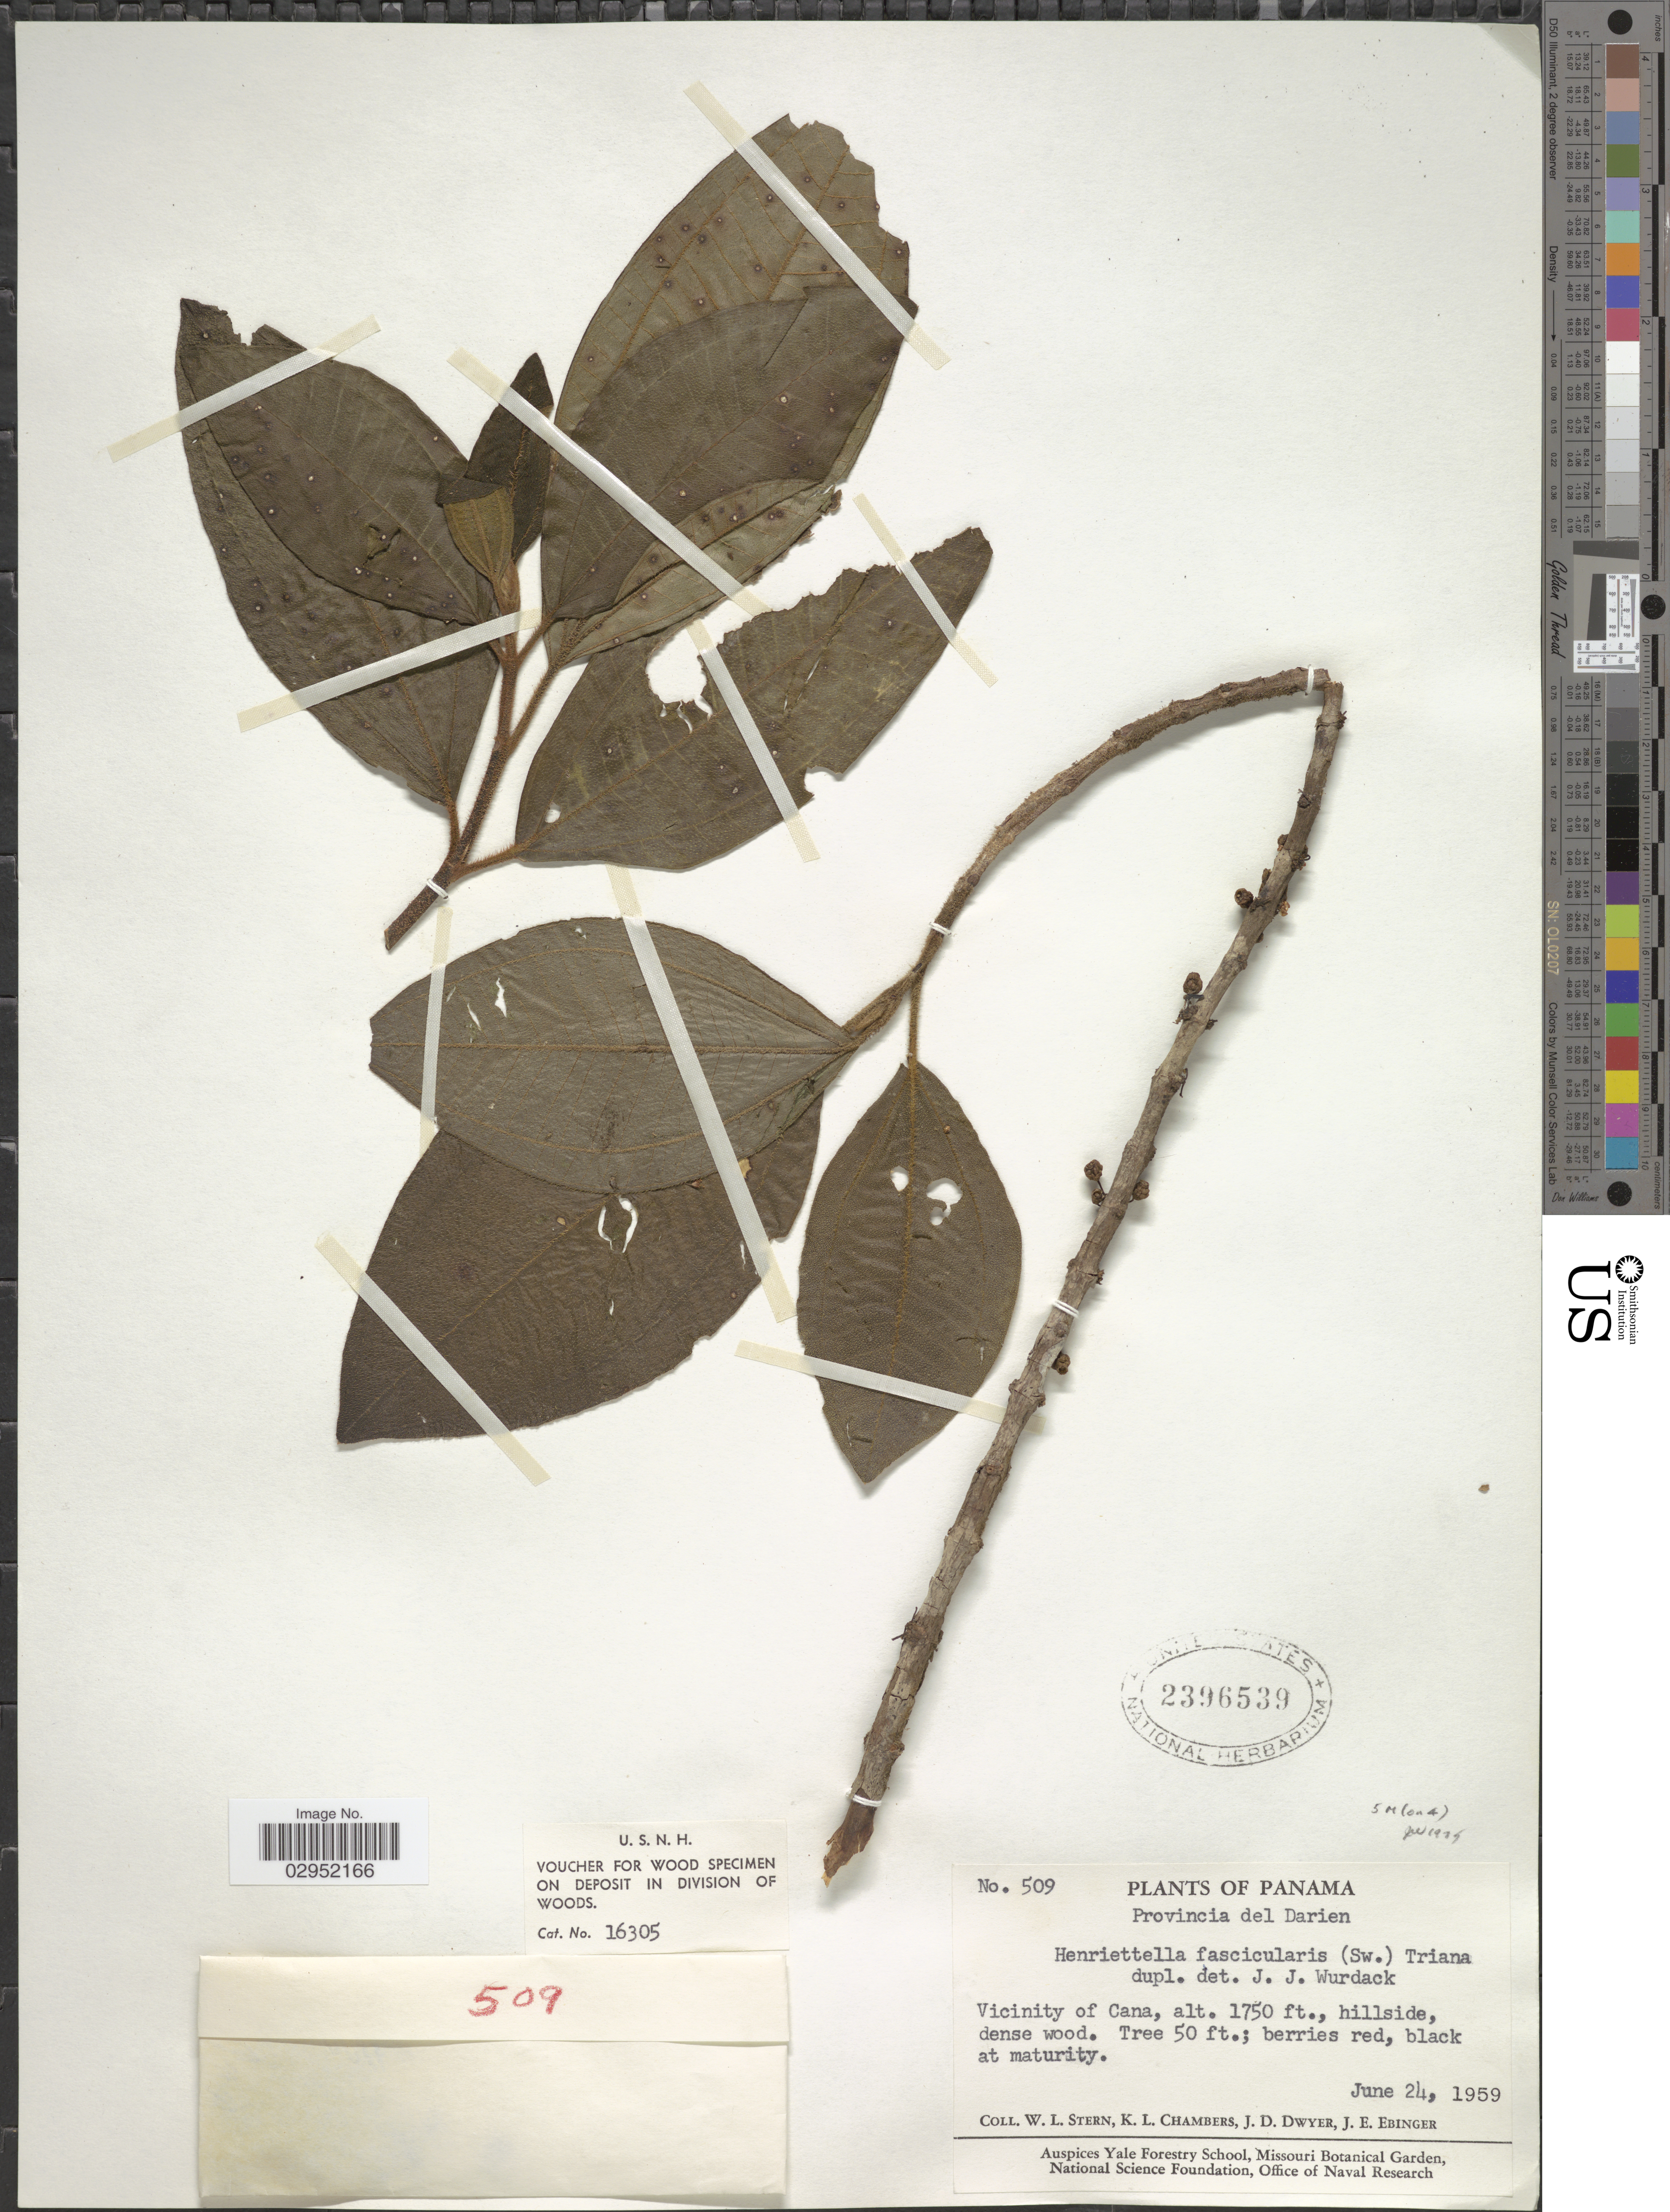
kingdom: Plantae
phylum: Tracheophyta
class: Magnoliopsida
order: Myrtales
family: Melastomataceae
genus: Henriettea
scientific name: Henriettea fascicularis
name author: (Sw.) M. Gómez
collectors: W. L. Stern, K. Chambers, J. D. Dwyer & J. Ebinger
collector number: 509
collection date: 1959-06-24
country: Panama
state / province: Darién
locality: Vicinity of Cana.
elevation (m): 533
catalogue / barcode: US 2396539